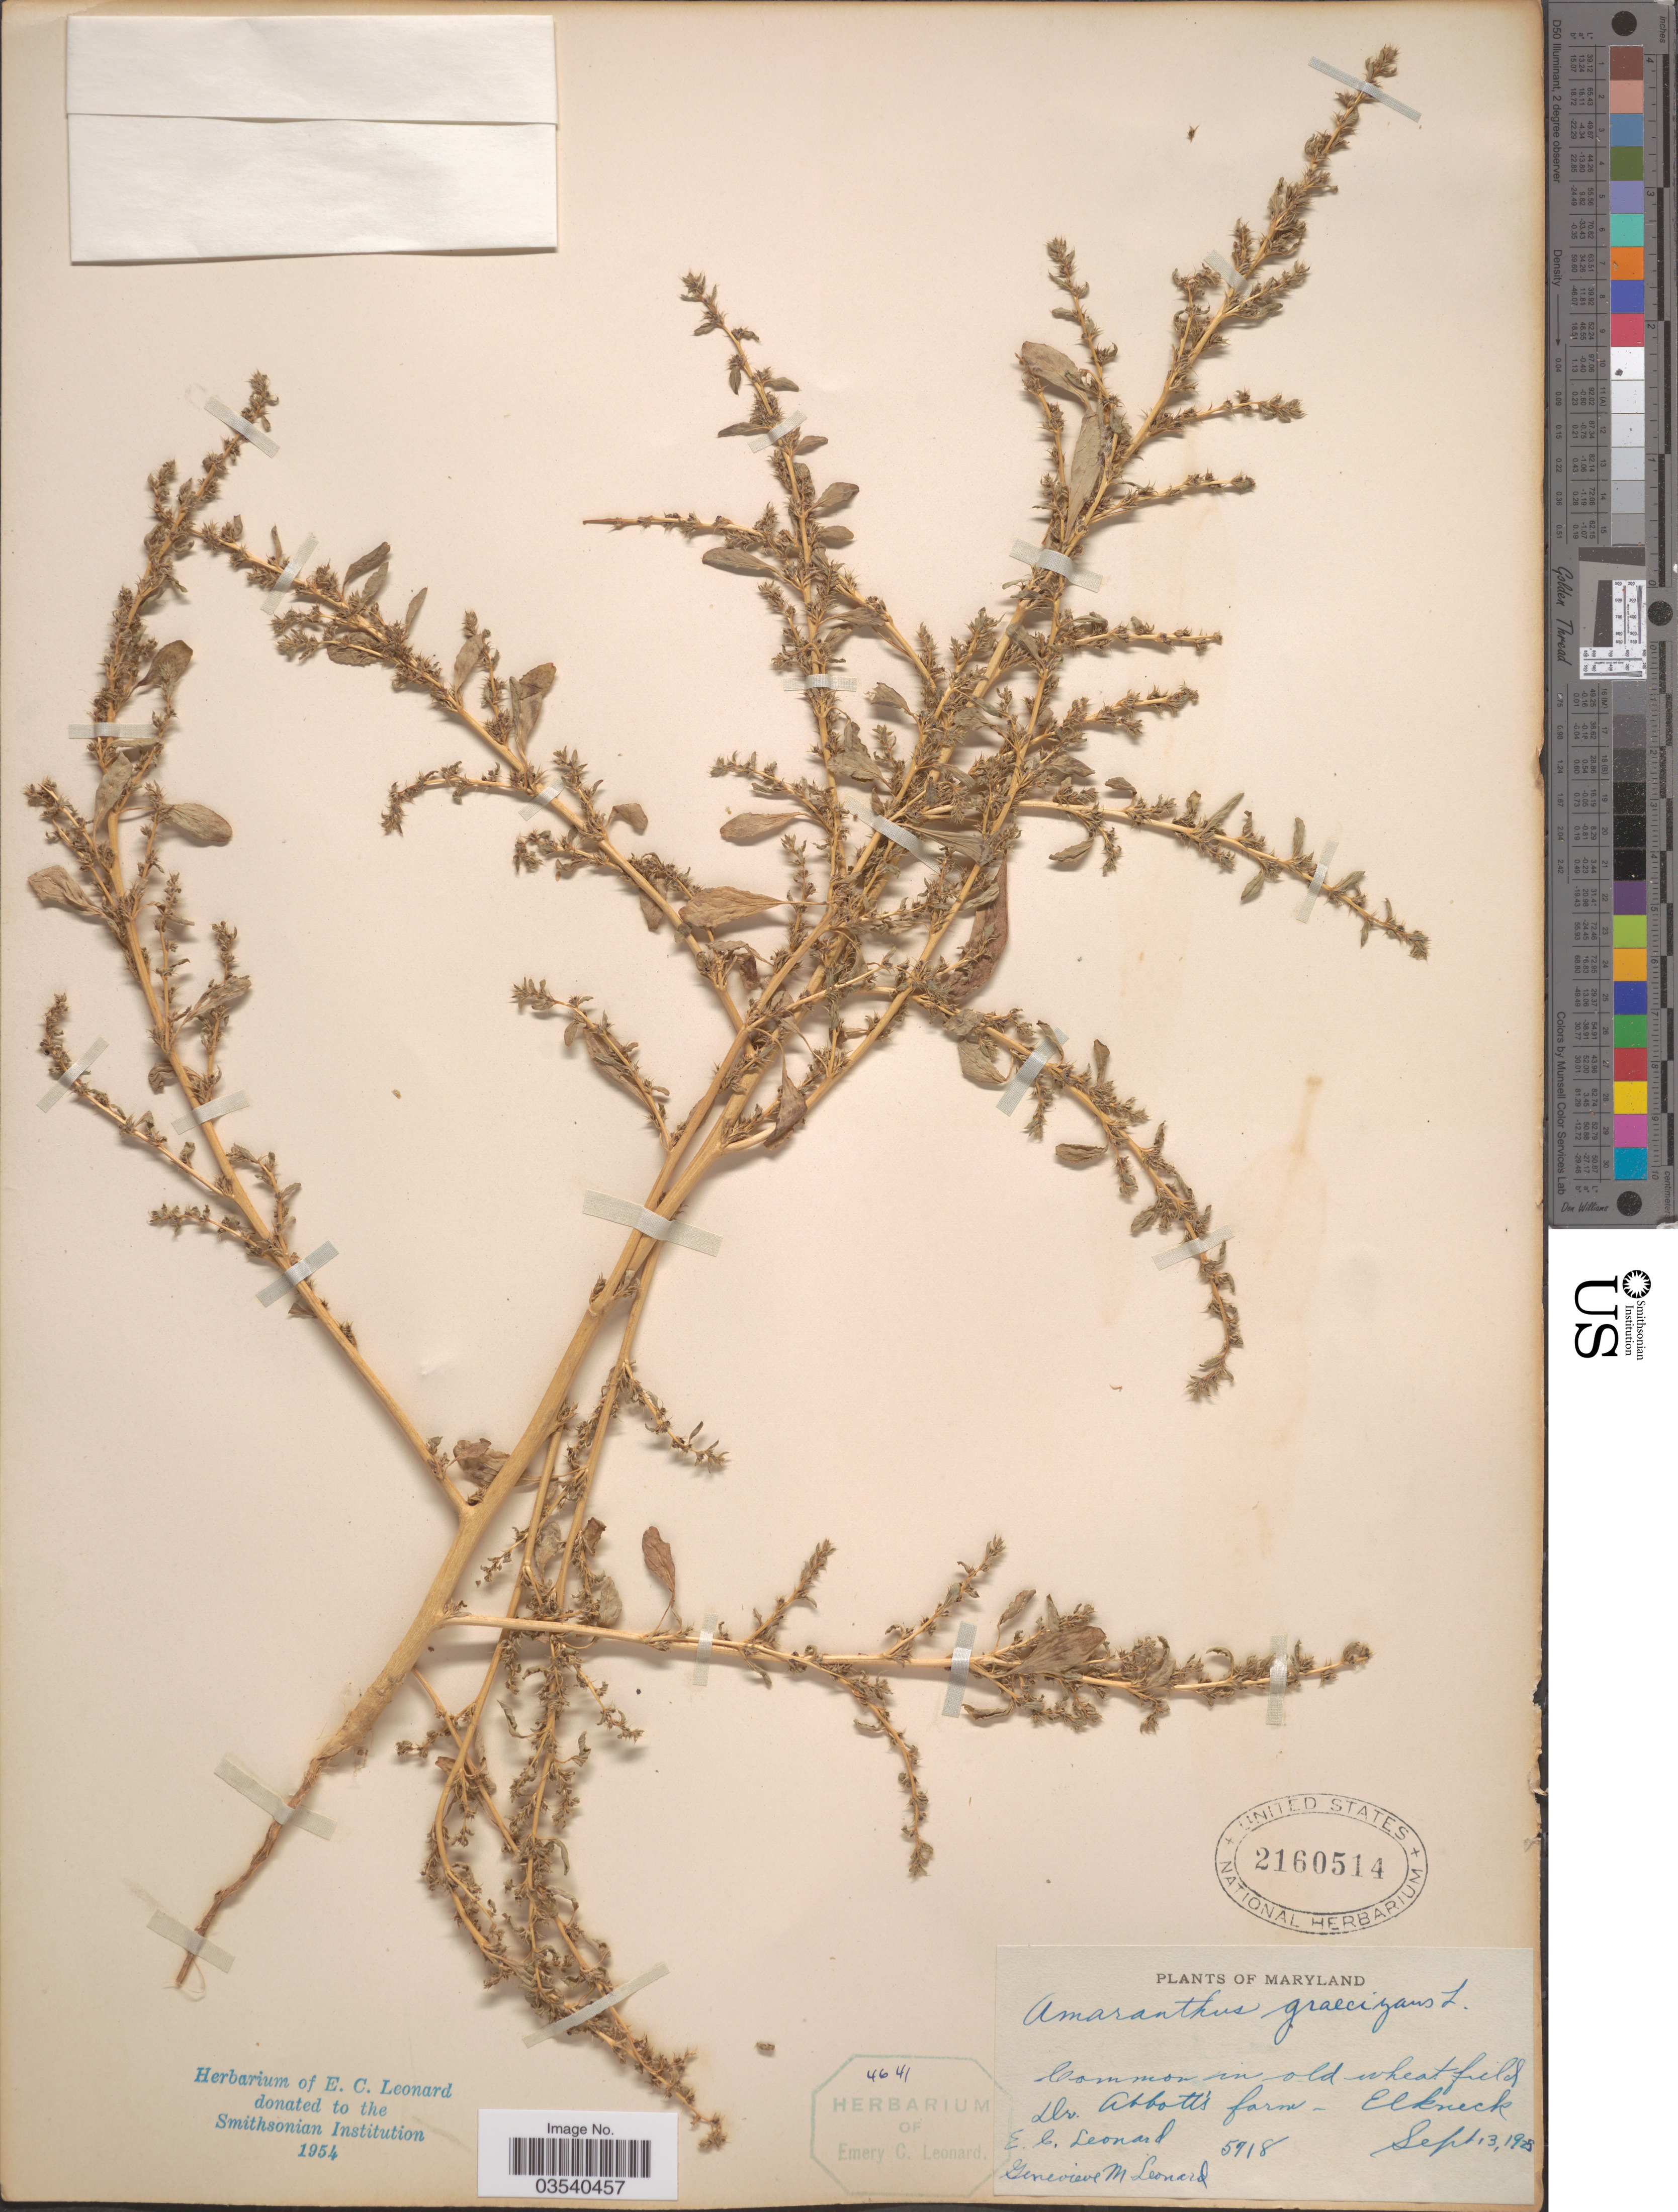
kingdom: Plantae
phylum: Tracheophyta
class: Magnoliopsida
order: Caryophyllales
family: Amaranthaceae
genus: Amaranthus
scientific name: Amaranthus graecizans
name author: L.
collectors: E. C. Leonard & G. M. Leonard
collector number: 5718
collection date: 1925-09-13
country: United States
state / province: Maryland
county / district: Cecil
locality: Abbott's farm. Elkneck.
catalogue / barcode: US 2160514